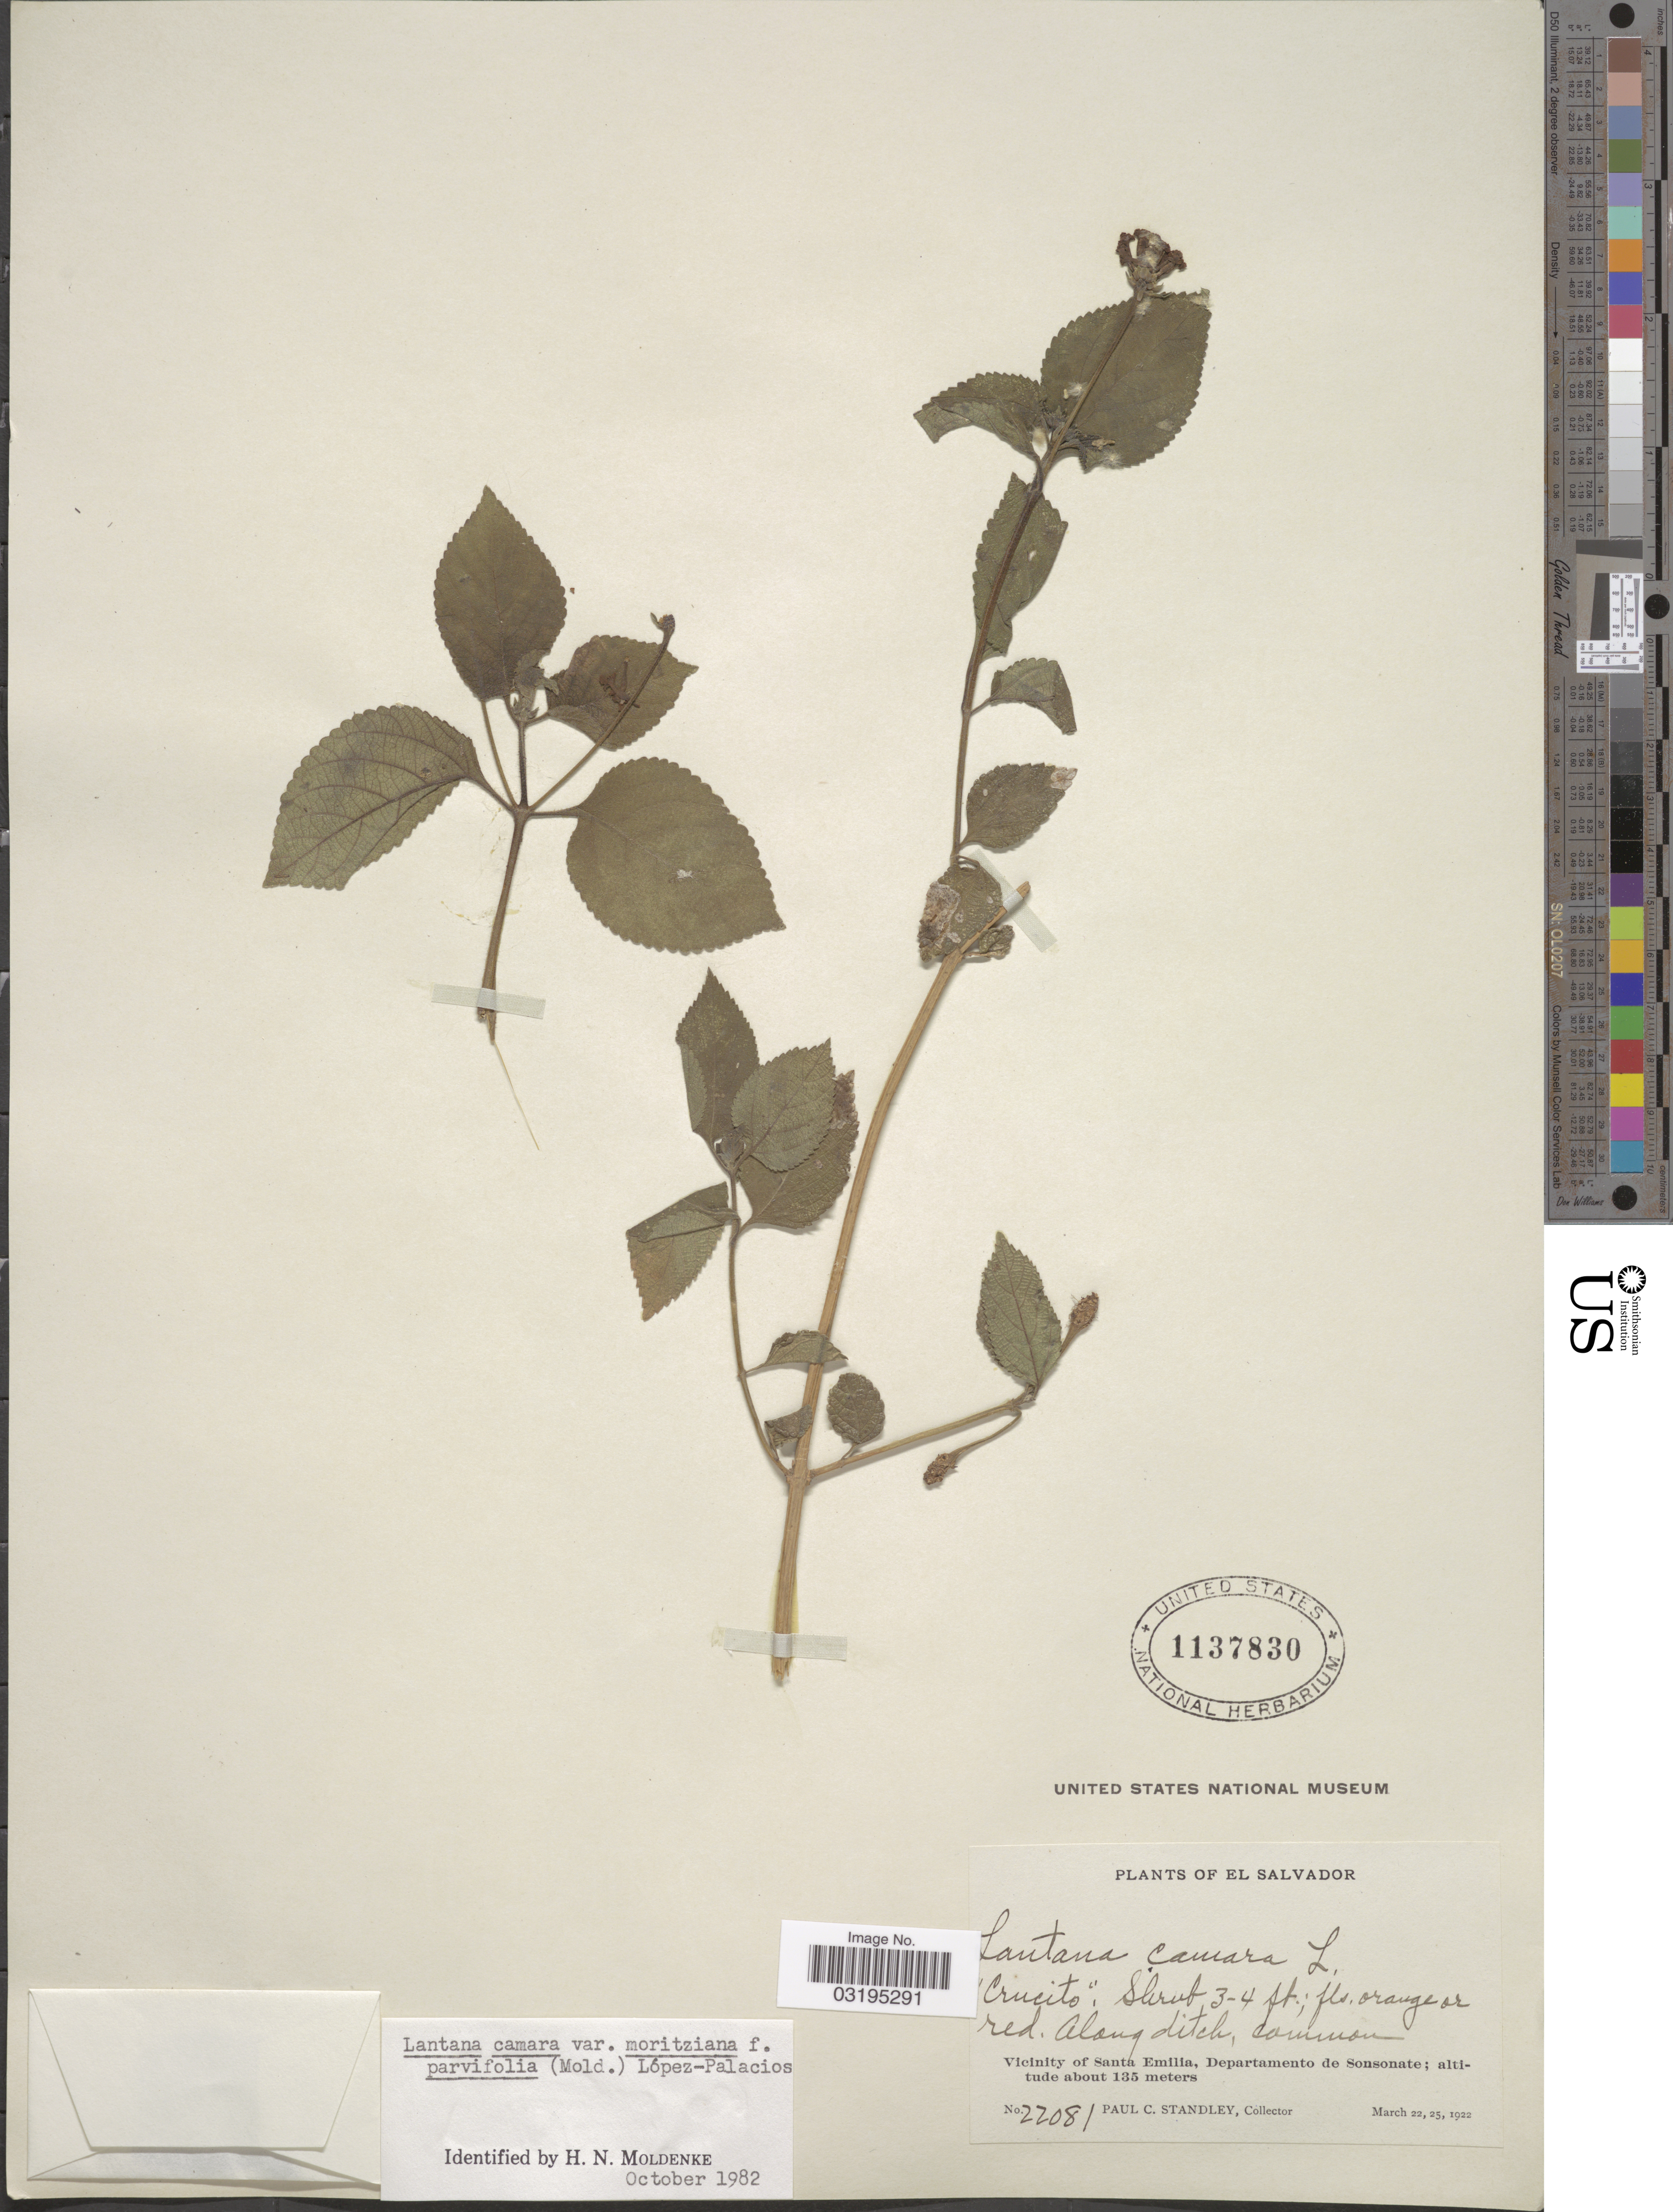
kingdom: Plantae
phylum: Tracheophyta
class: Magnoliopsida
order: Lamiales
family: Verbenaceae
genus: Lantana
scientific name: Lantana camara f. parvifolia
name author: Moldenke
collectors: P. C. Standley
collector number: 22081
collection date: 1922-03-22/1922-03-25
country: El Salvador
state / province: Sonsonate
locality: Vicinity of Santa Emilia, Departamento de Sonsonate.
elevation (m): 135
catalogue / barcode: US 1137830